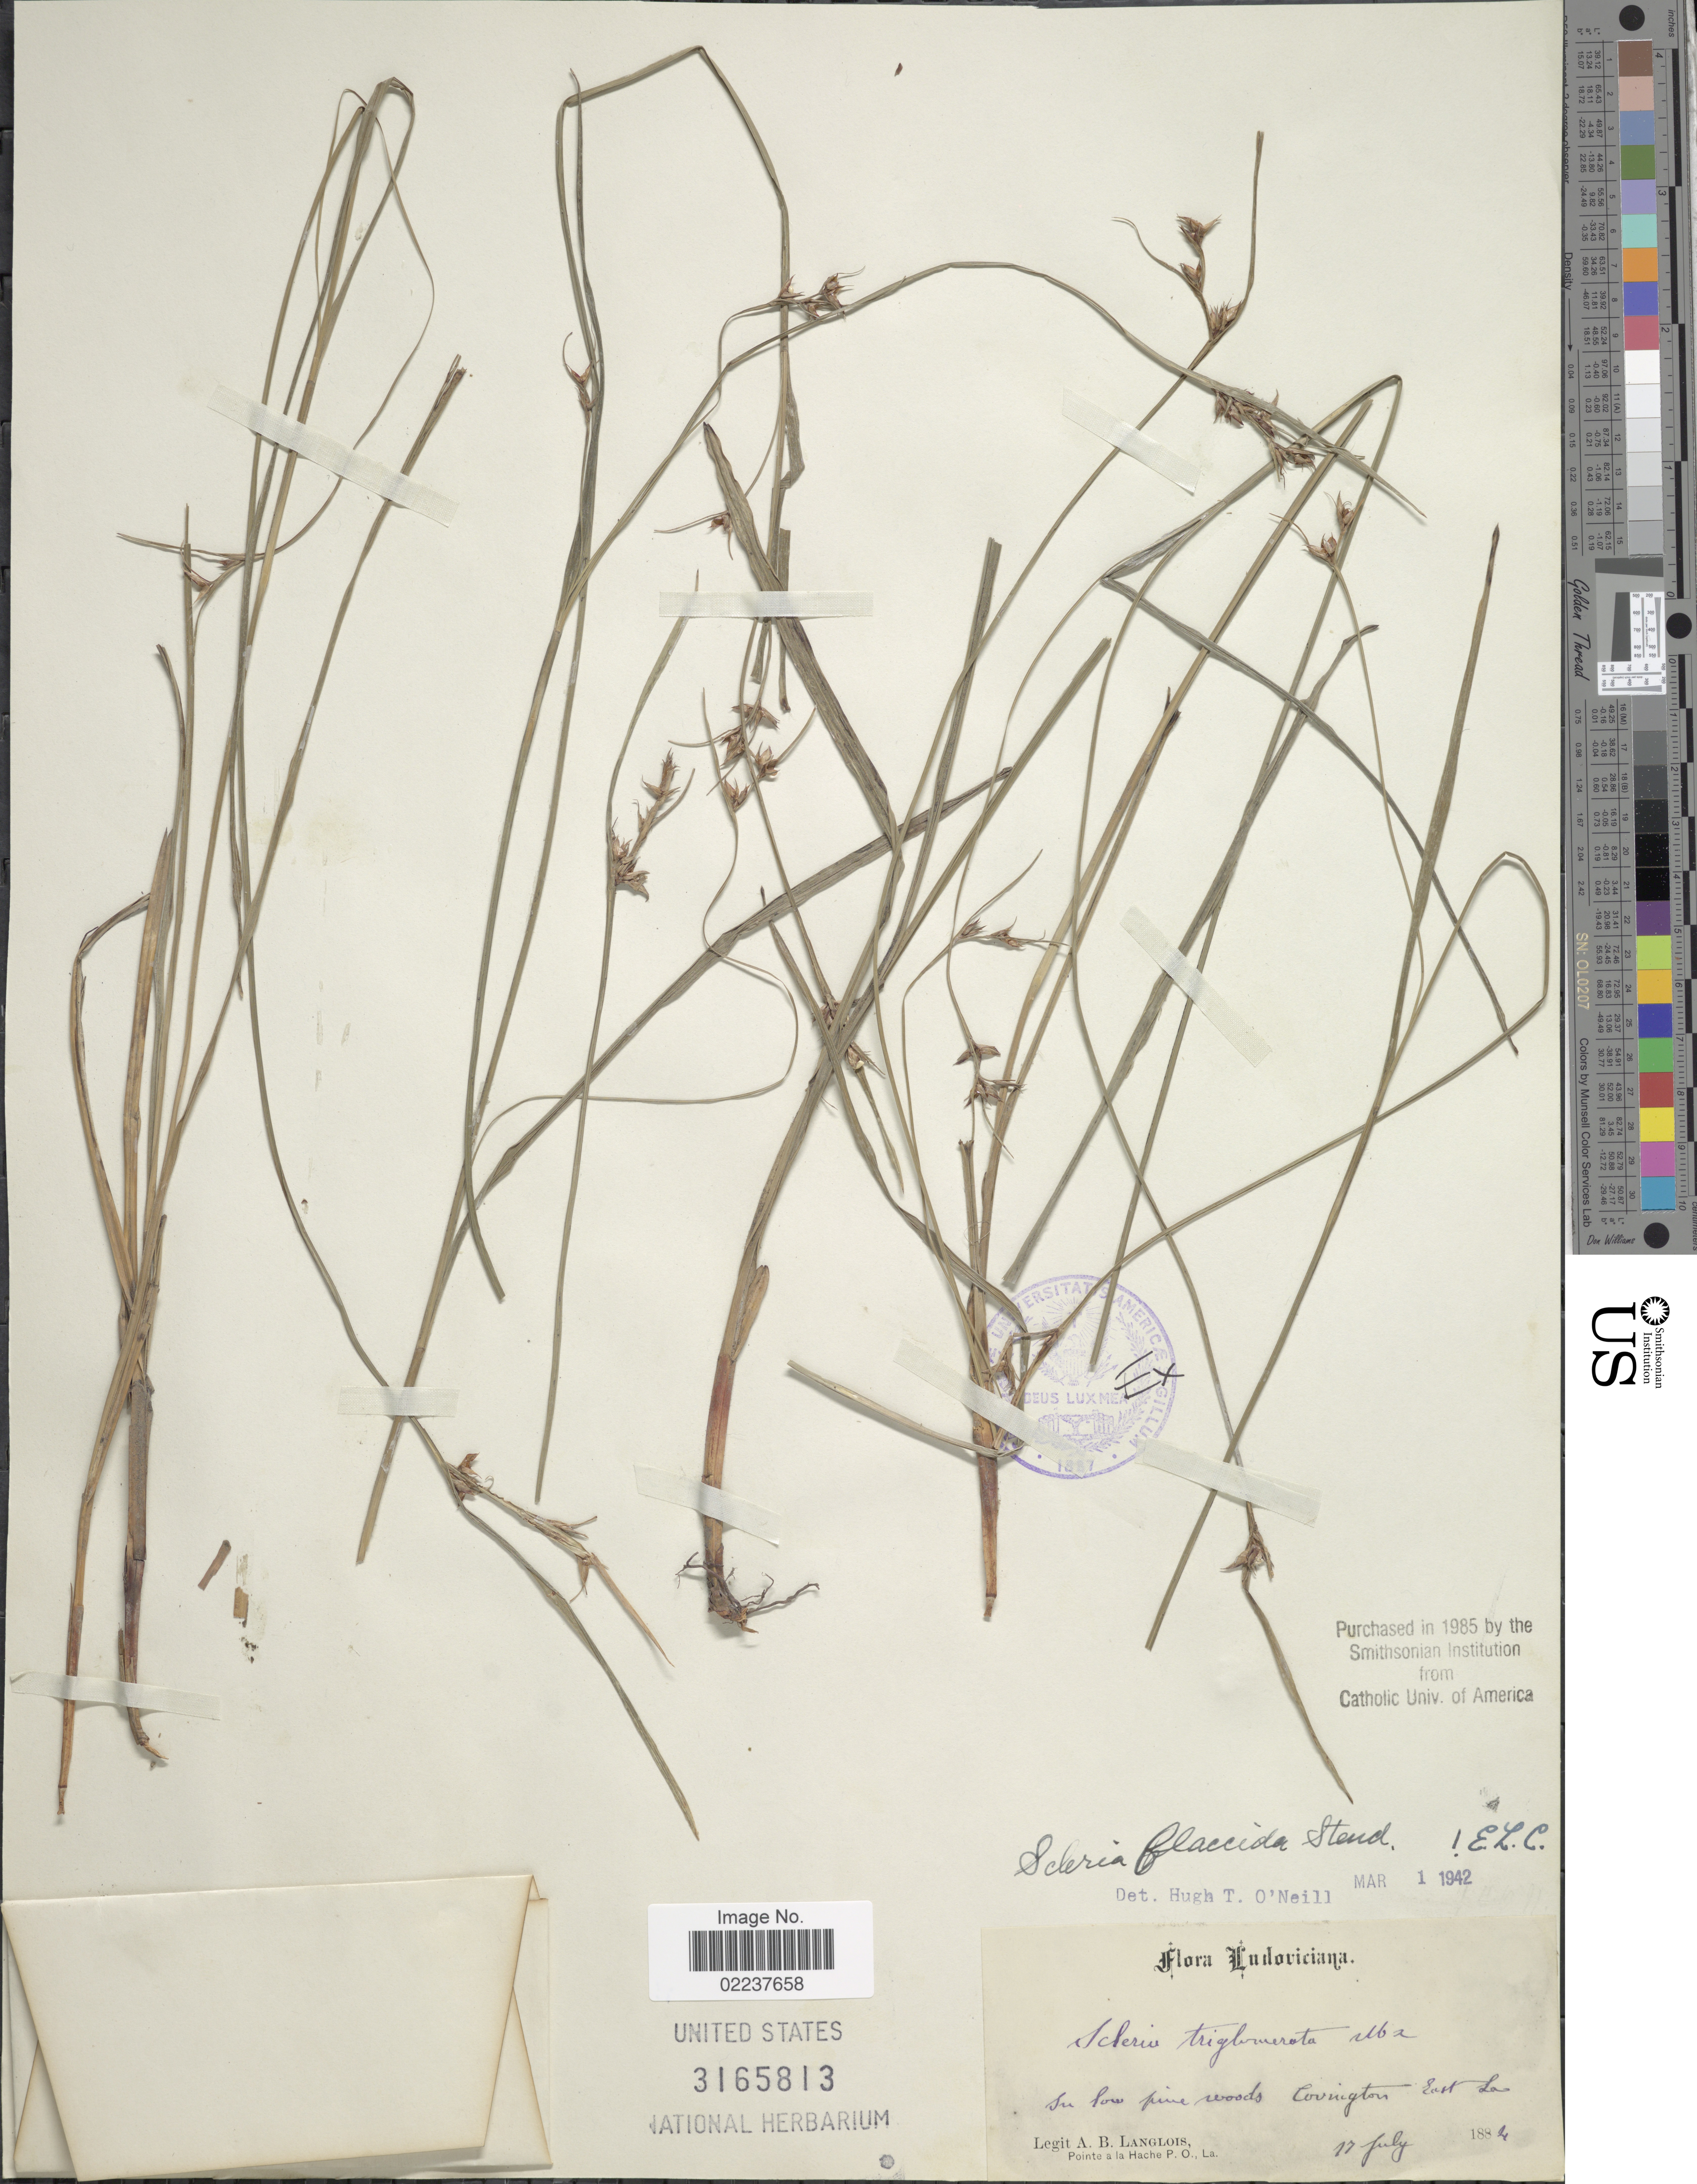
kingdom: Plantae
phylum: Tracheophyta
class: Liliopsida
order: Poales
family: Cyperaceae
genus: Scleria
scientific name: Scleria triglomerata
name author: Michx.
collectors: A. Langlois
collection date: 1884-07-17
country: United States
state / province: Louisiana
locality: Ludoviciana, Covington, East La.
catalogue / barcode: US 3165813